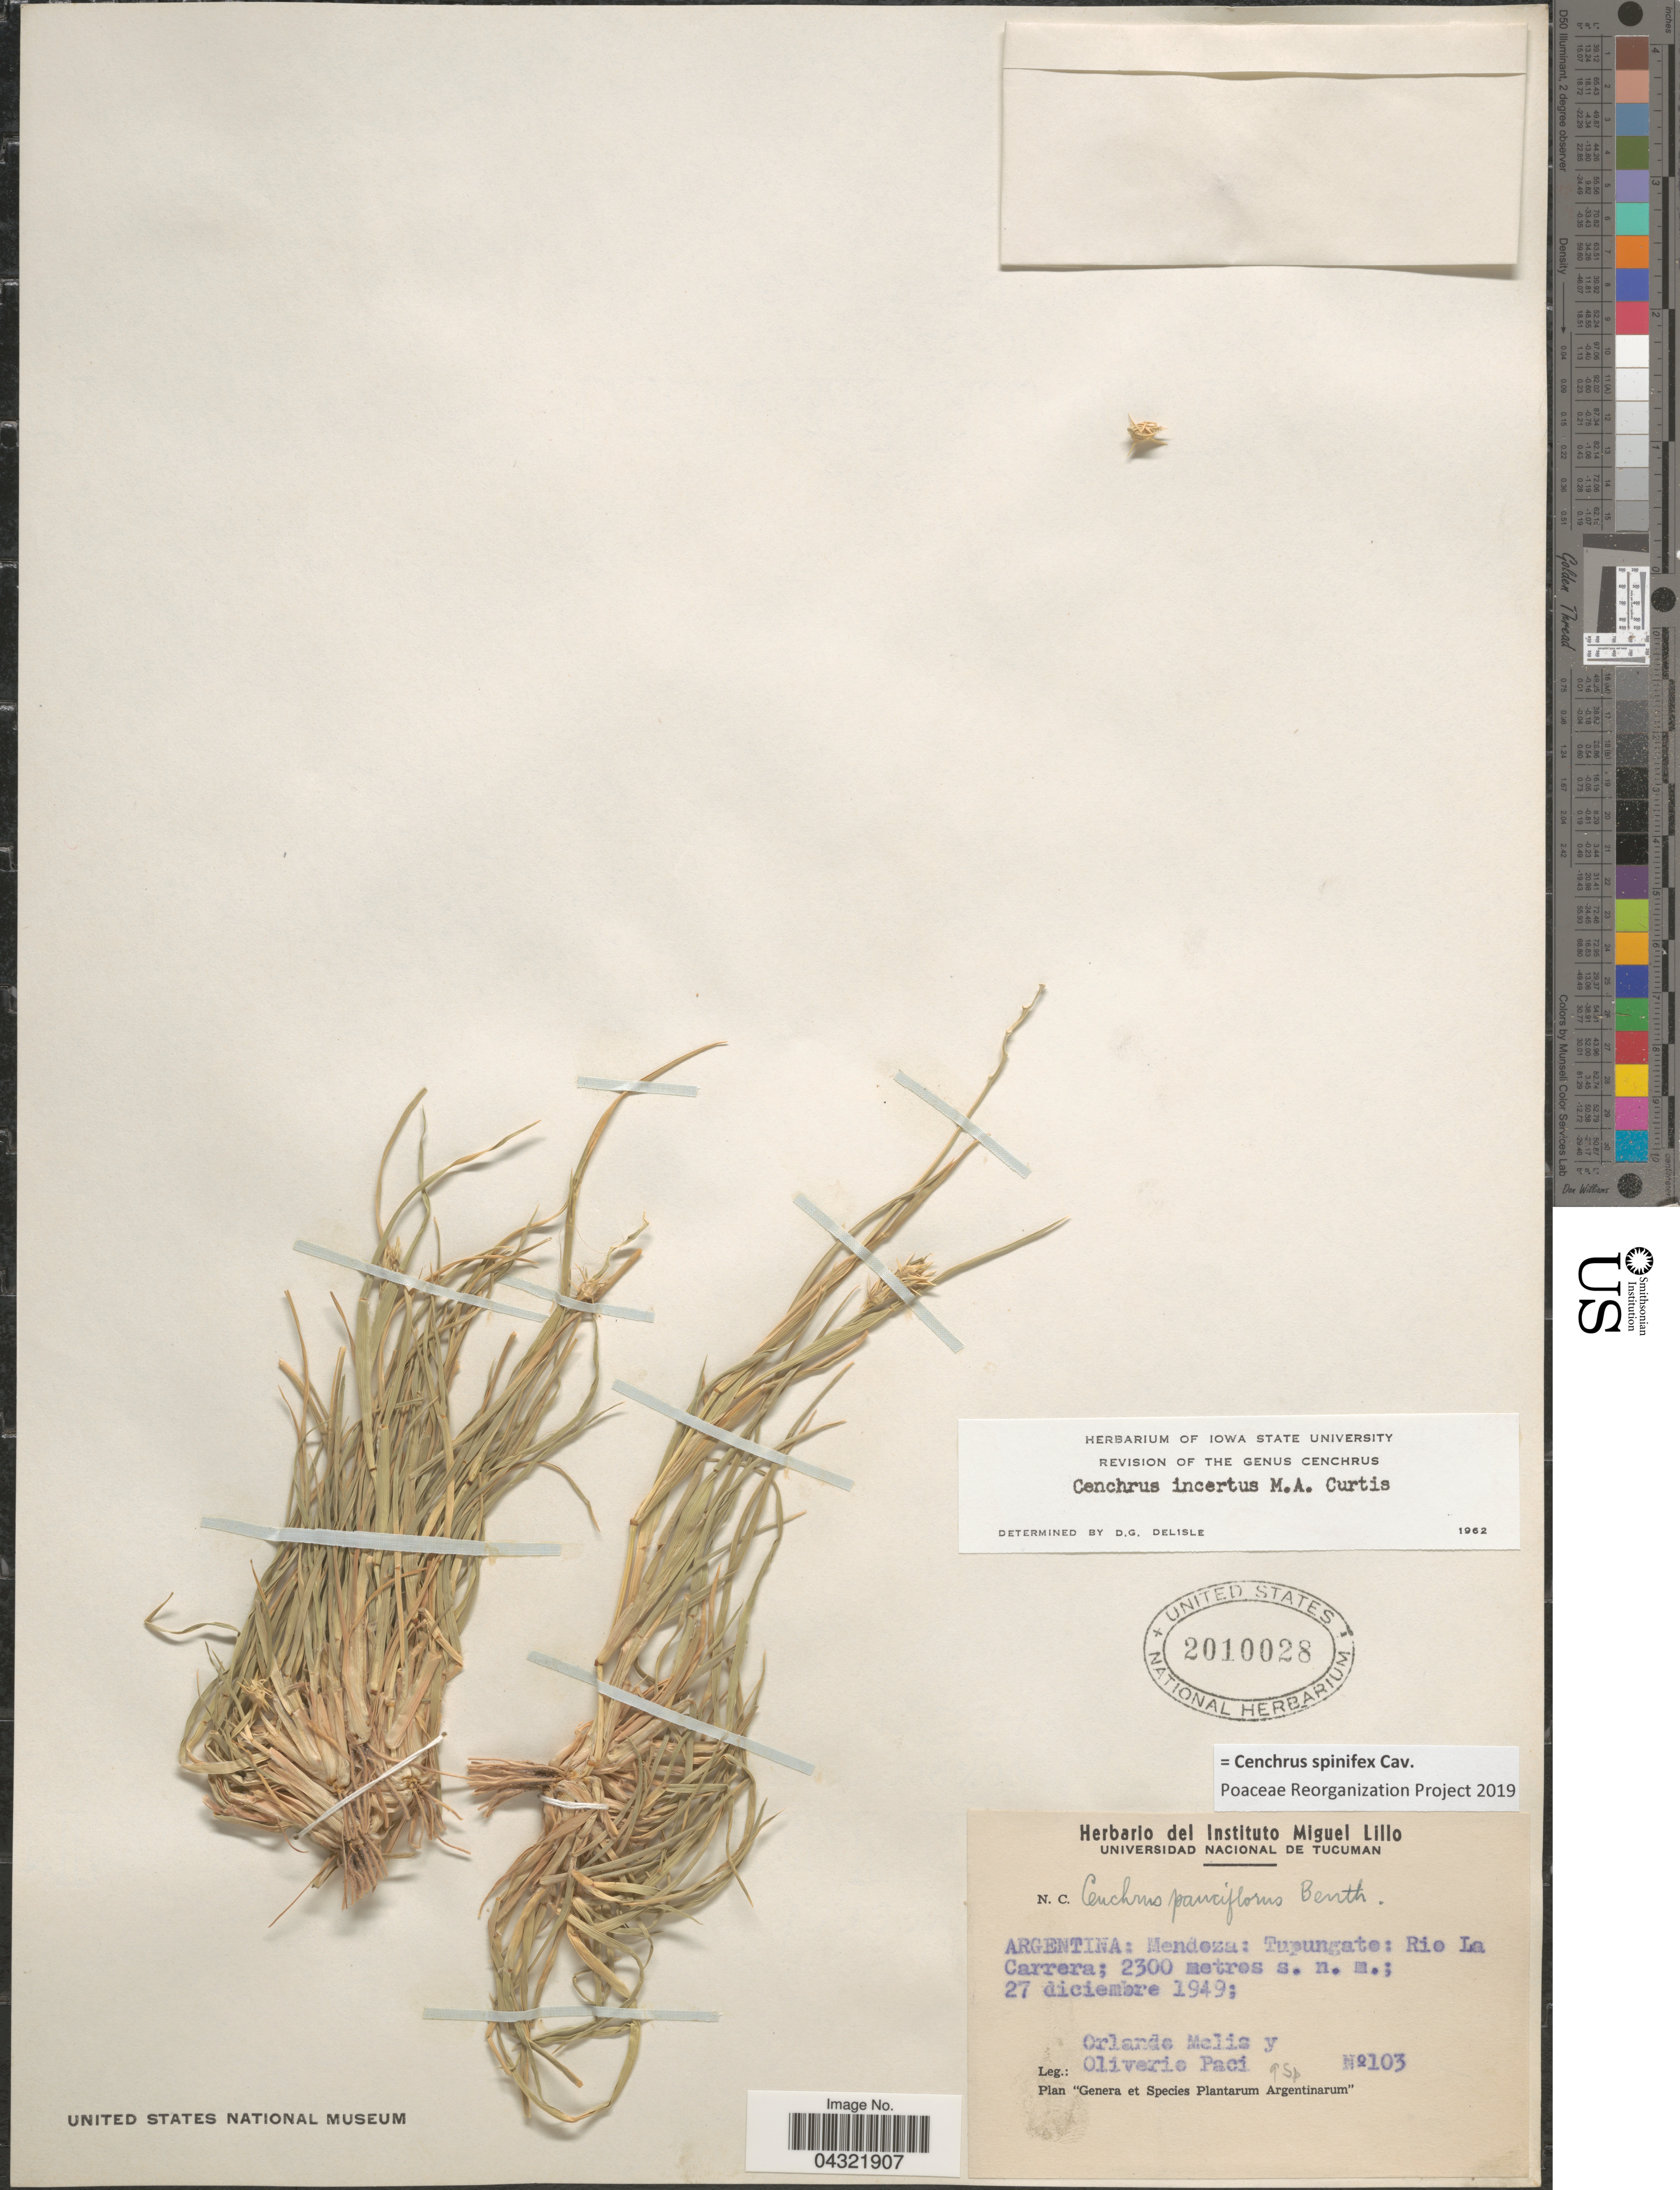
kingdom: Plantae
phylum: Tracheophyta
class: Liliopsida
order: Poales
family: Poaceae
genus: Cenchrus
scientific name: Cenchrus spinifex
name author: Cav.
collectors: O. Melis & O. Paci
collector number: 103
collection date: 1949-12-27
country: Argentina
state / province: Mendoza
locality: Tupungato: Rio La Carrera.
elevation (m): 2300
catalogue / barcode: US 2010028